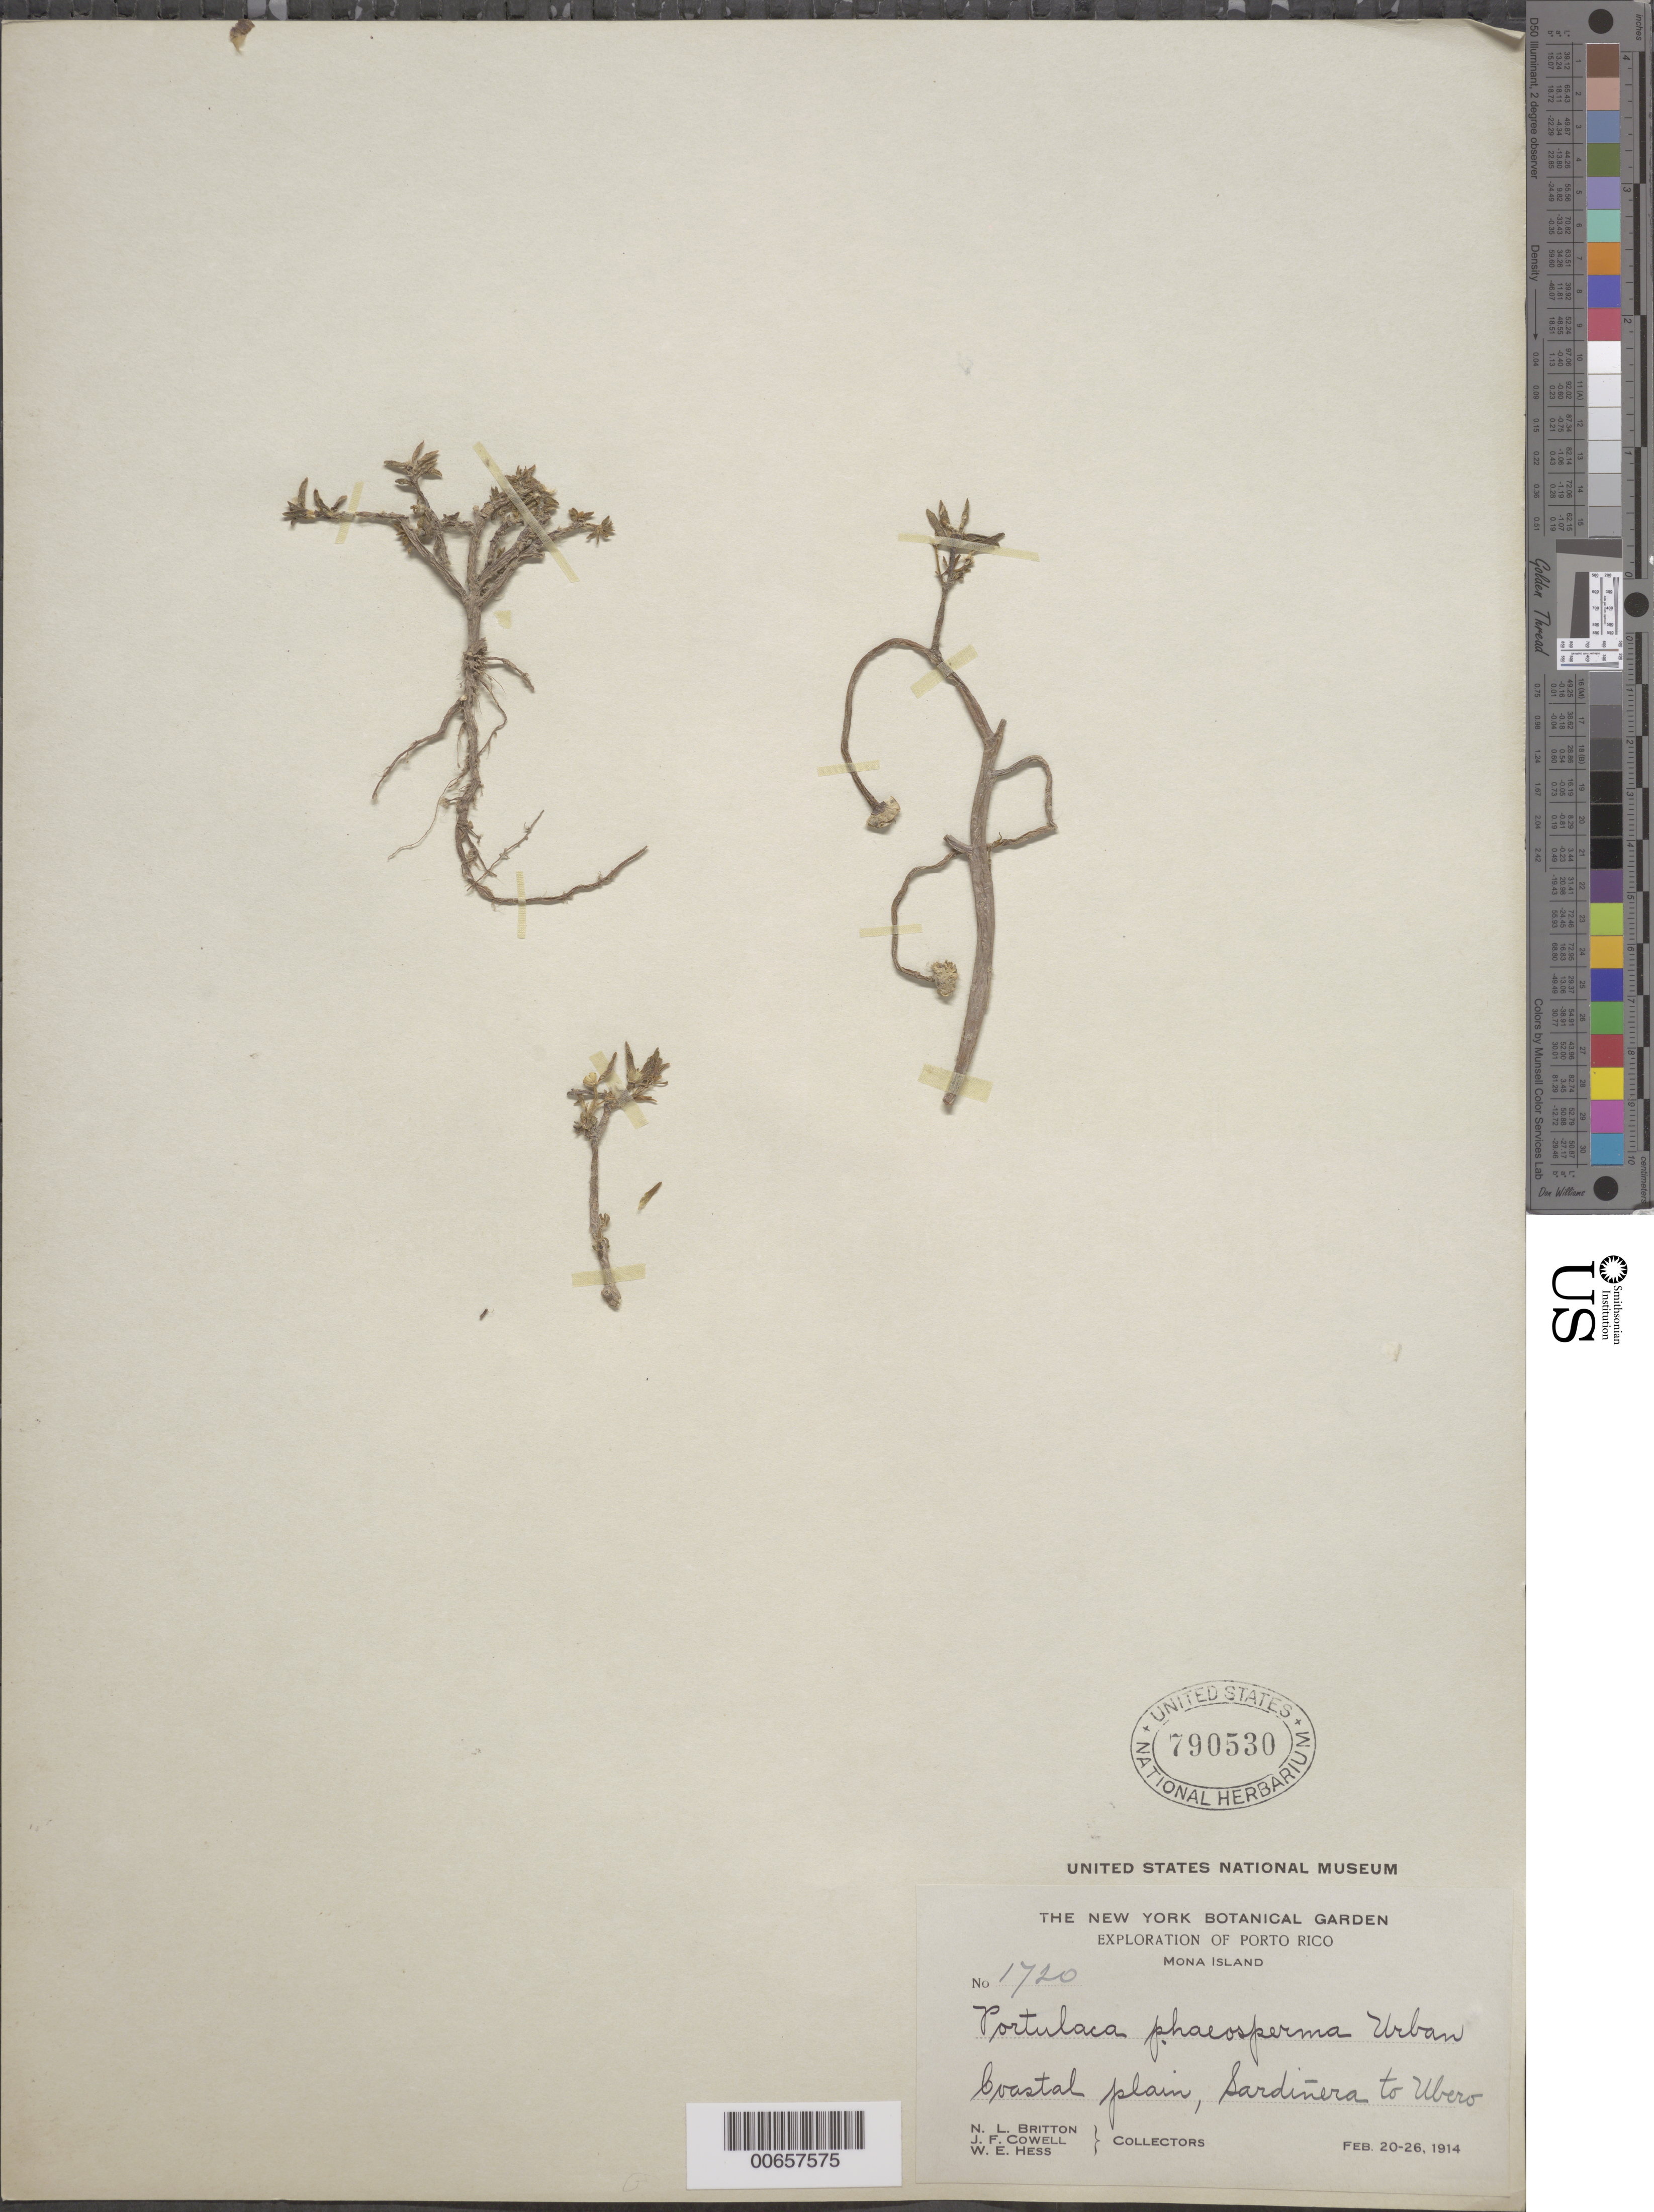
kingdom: Plantae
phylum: Tracheophyta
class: Magnoliopsida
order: Caryophyllales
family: Portulacaceae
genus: Portulaca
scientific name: Portulaca phaeosperma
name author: Urb.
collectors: N. Britton, J. F. Cowell & W. Hess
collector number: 1720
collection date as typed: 20 Feb 1914 to 26 Feb 1914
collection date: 1914-02-20/1914-02-26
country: Puerto Rico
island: Mona Island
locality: Coastal Plain, Sardinera to Utero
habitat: Coastal plain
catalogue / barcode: US 790530